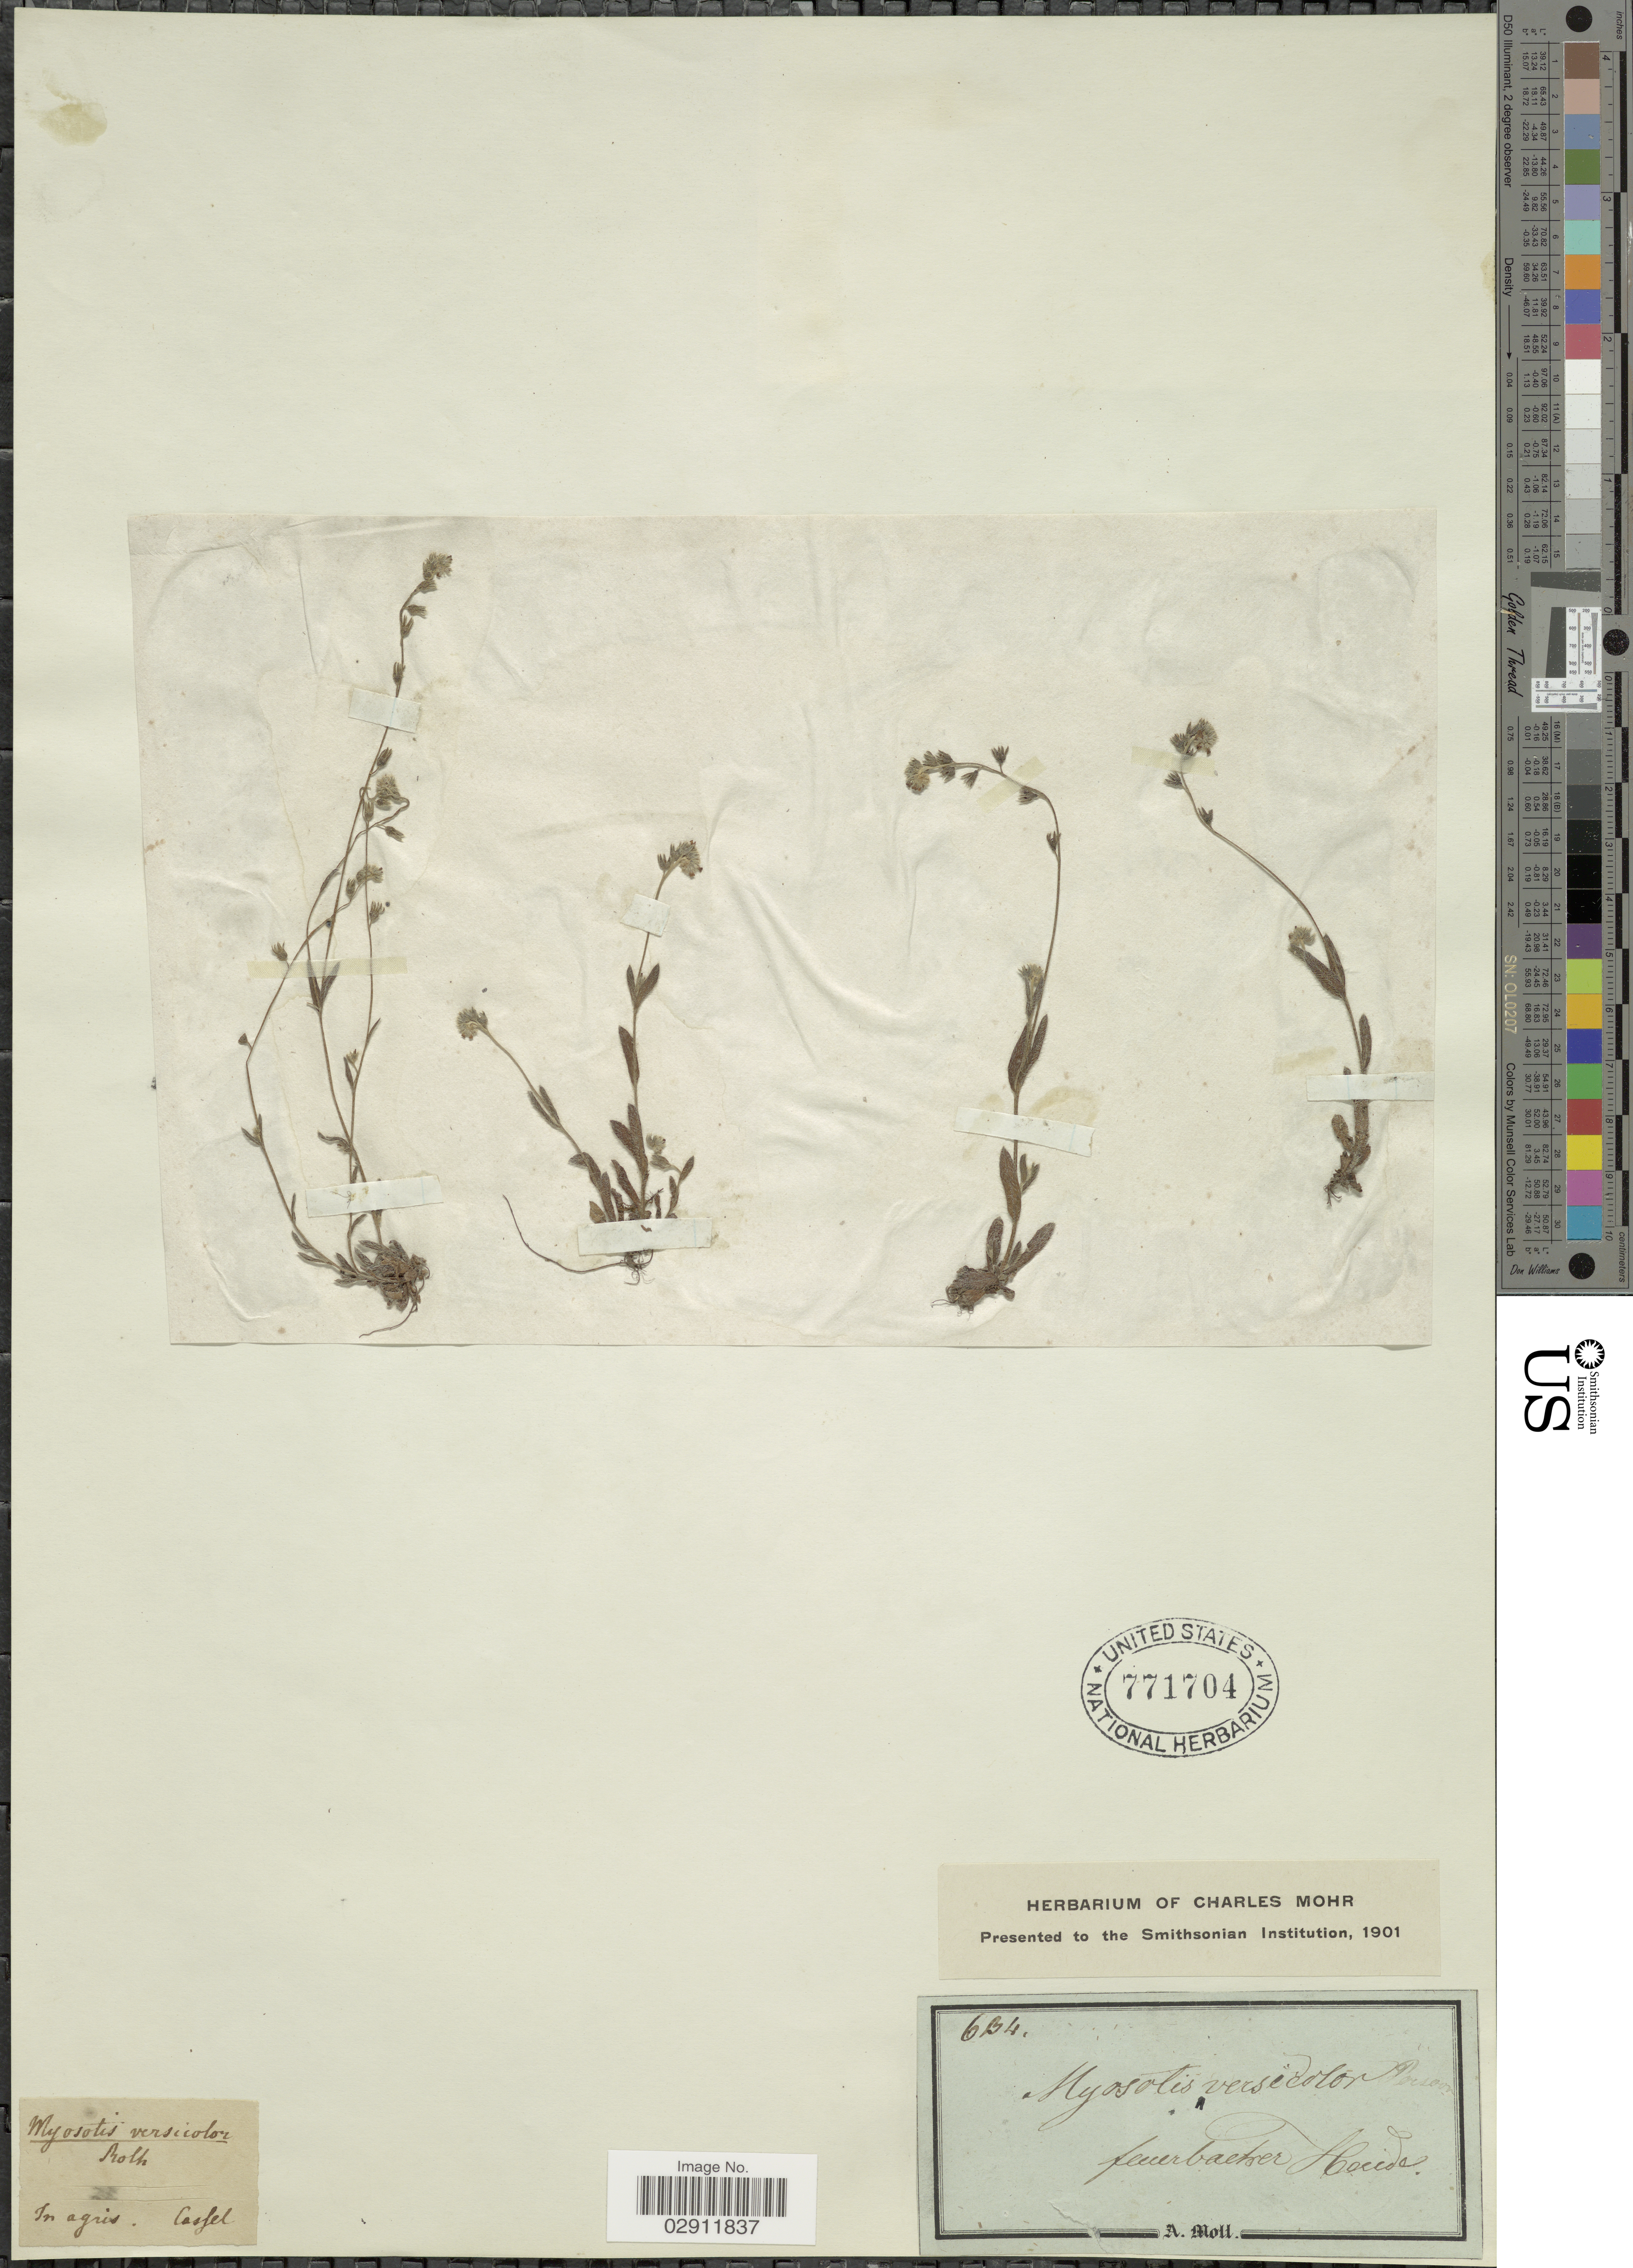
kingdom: Plantae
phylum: Tracheophyta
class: Magnoliopsida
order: Boraginales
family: Boraginaceae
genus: Myosotis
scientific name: Myosotis versicolor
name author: Sm.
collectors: A. Moll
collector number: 634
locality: In agris. Casfel [unsure placement]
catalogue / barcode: US 771704